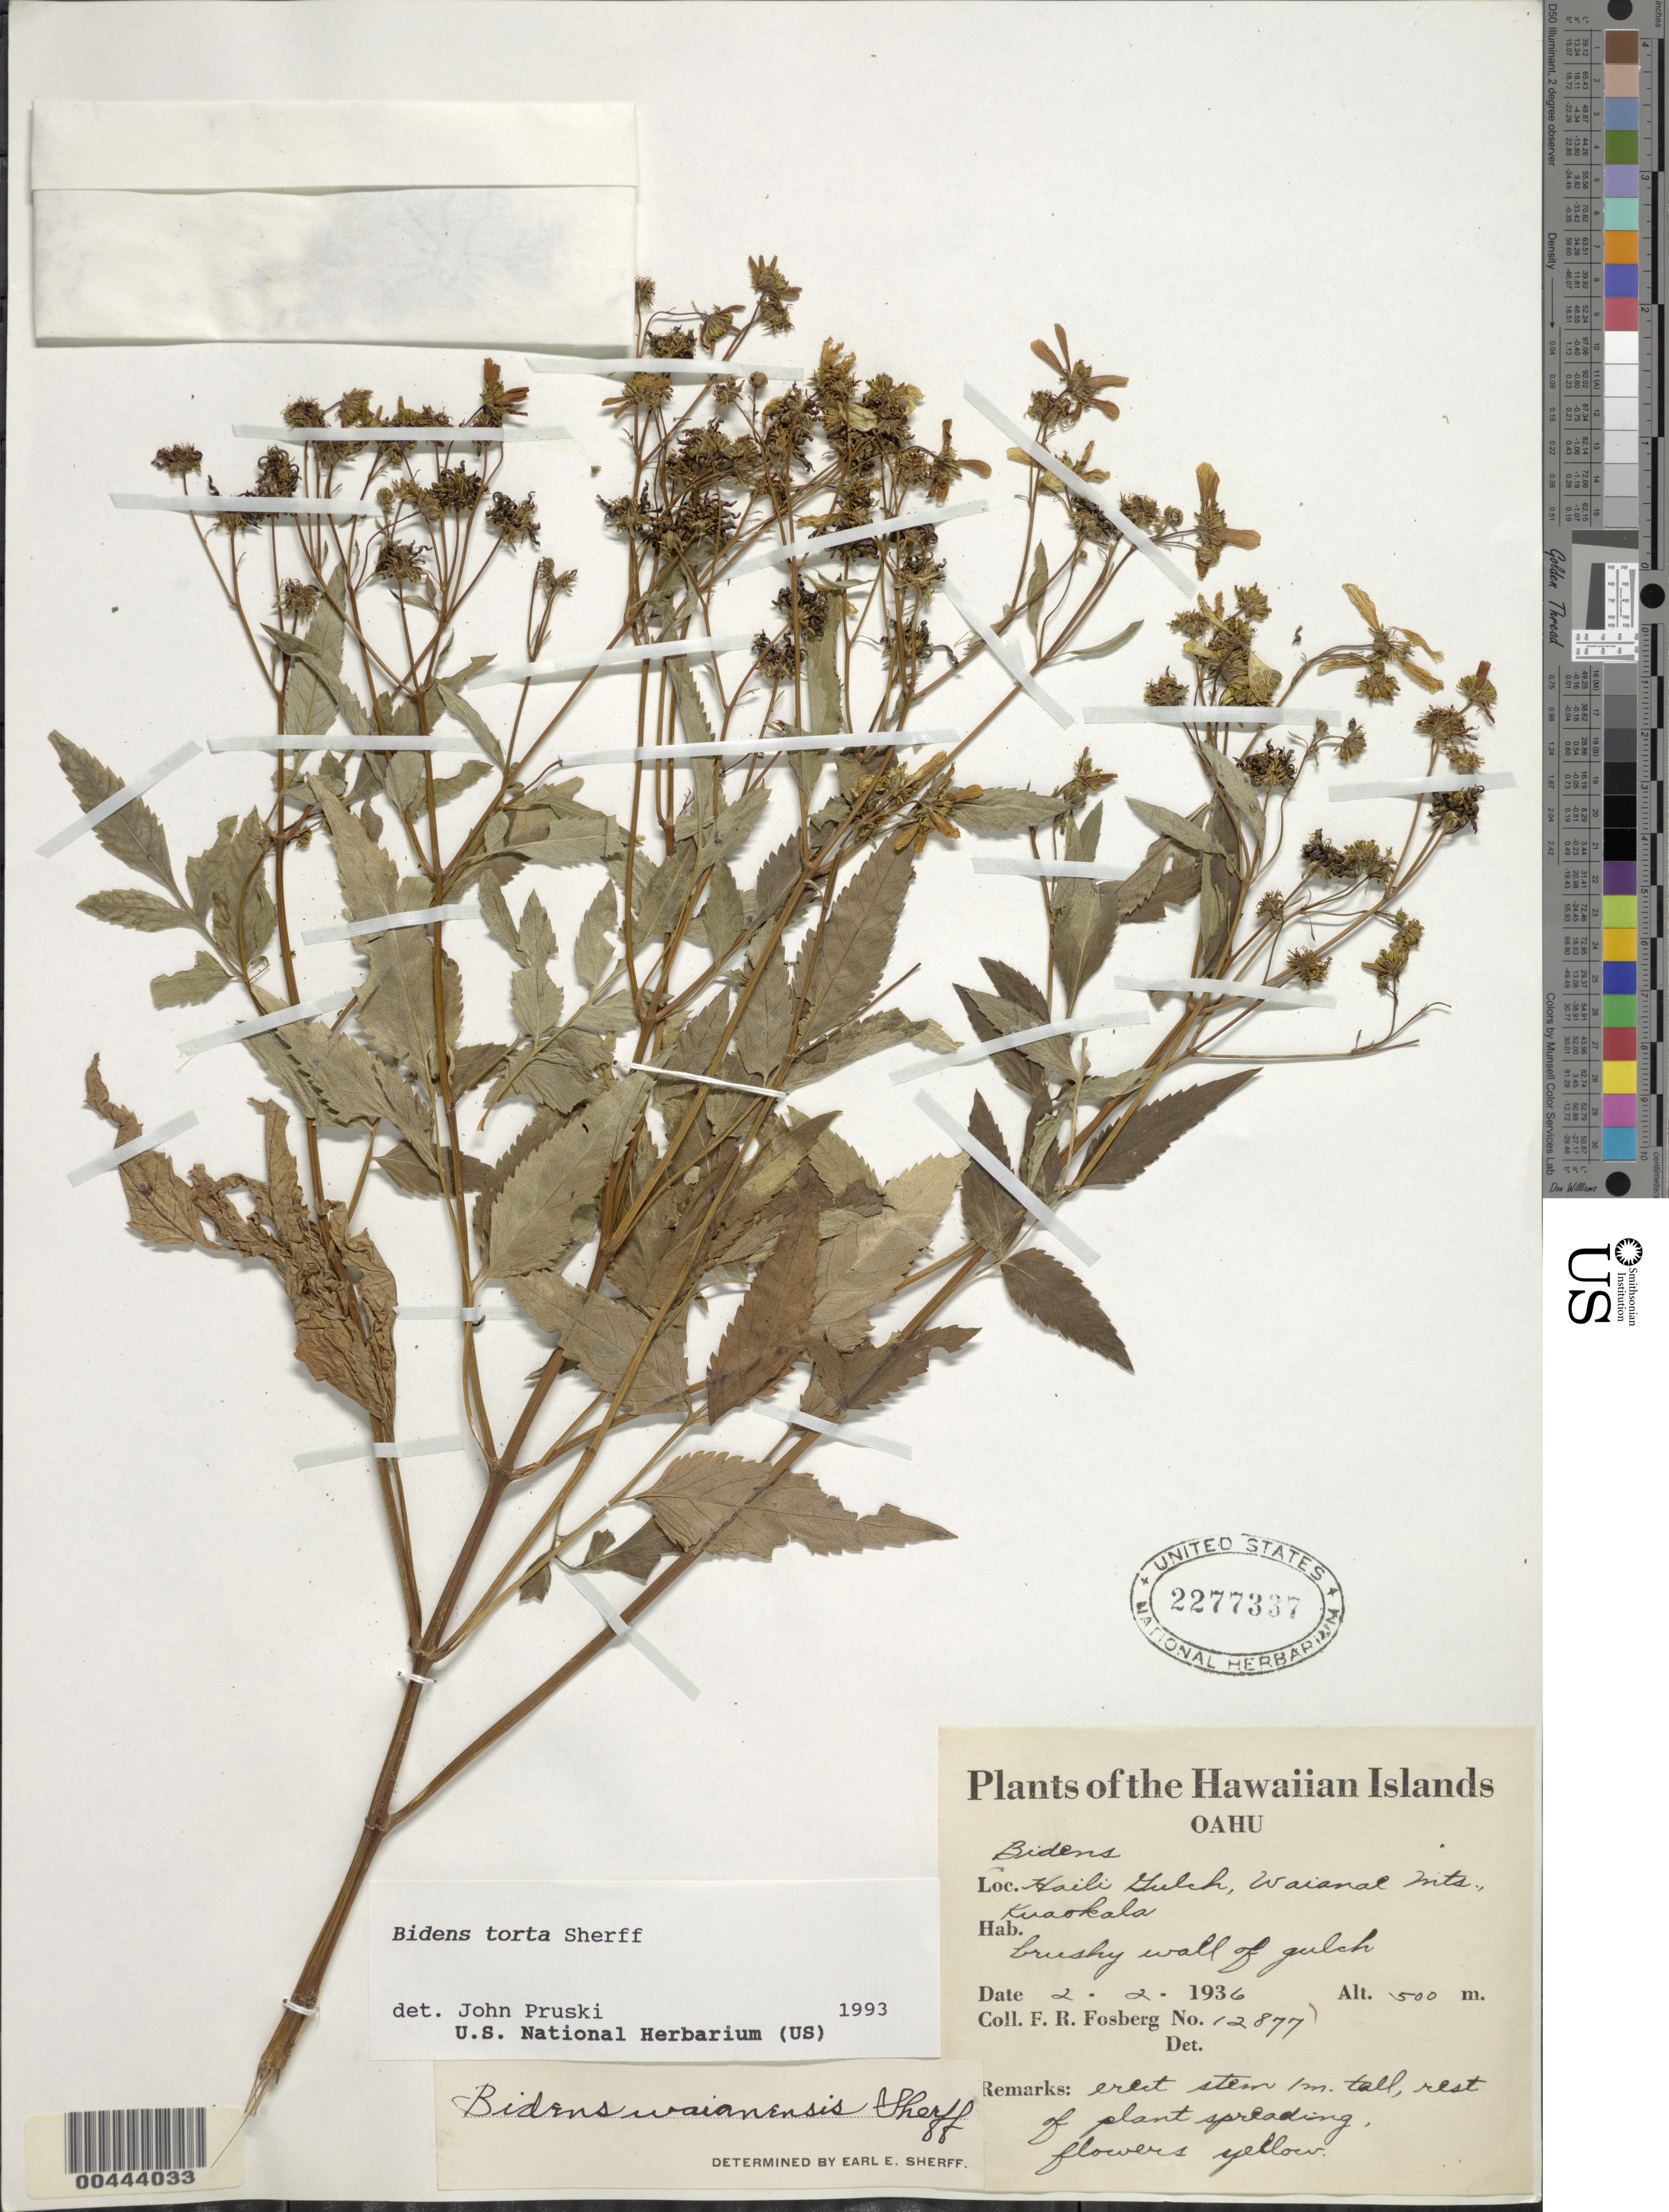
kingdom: Plantae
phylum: Tracheophyta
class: Magnoliopsida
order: Asterales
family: Asteraceae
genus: Bidens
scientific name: Bidens torta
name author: Sherff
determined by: Pruski, J. F.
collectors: F. R. Fosberg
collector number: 12877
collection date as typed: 2 Feb 1936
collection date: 1936-02-02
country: United States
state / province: Hawaii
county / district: Honolulu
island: Oahu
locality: Haili Gulch, Waianae Mountains, Kuaokala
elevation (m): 500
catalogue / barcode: US 2277337